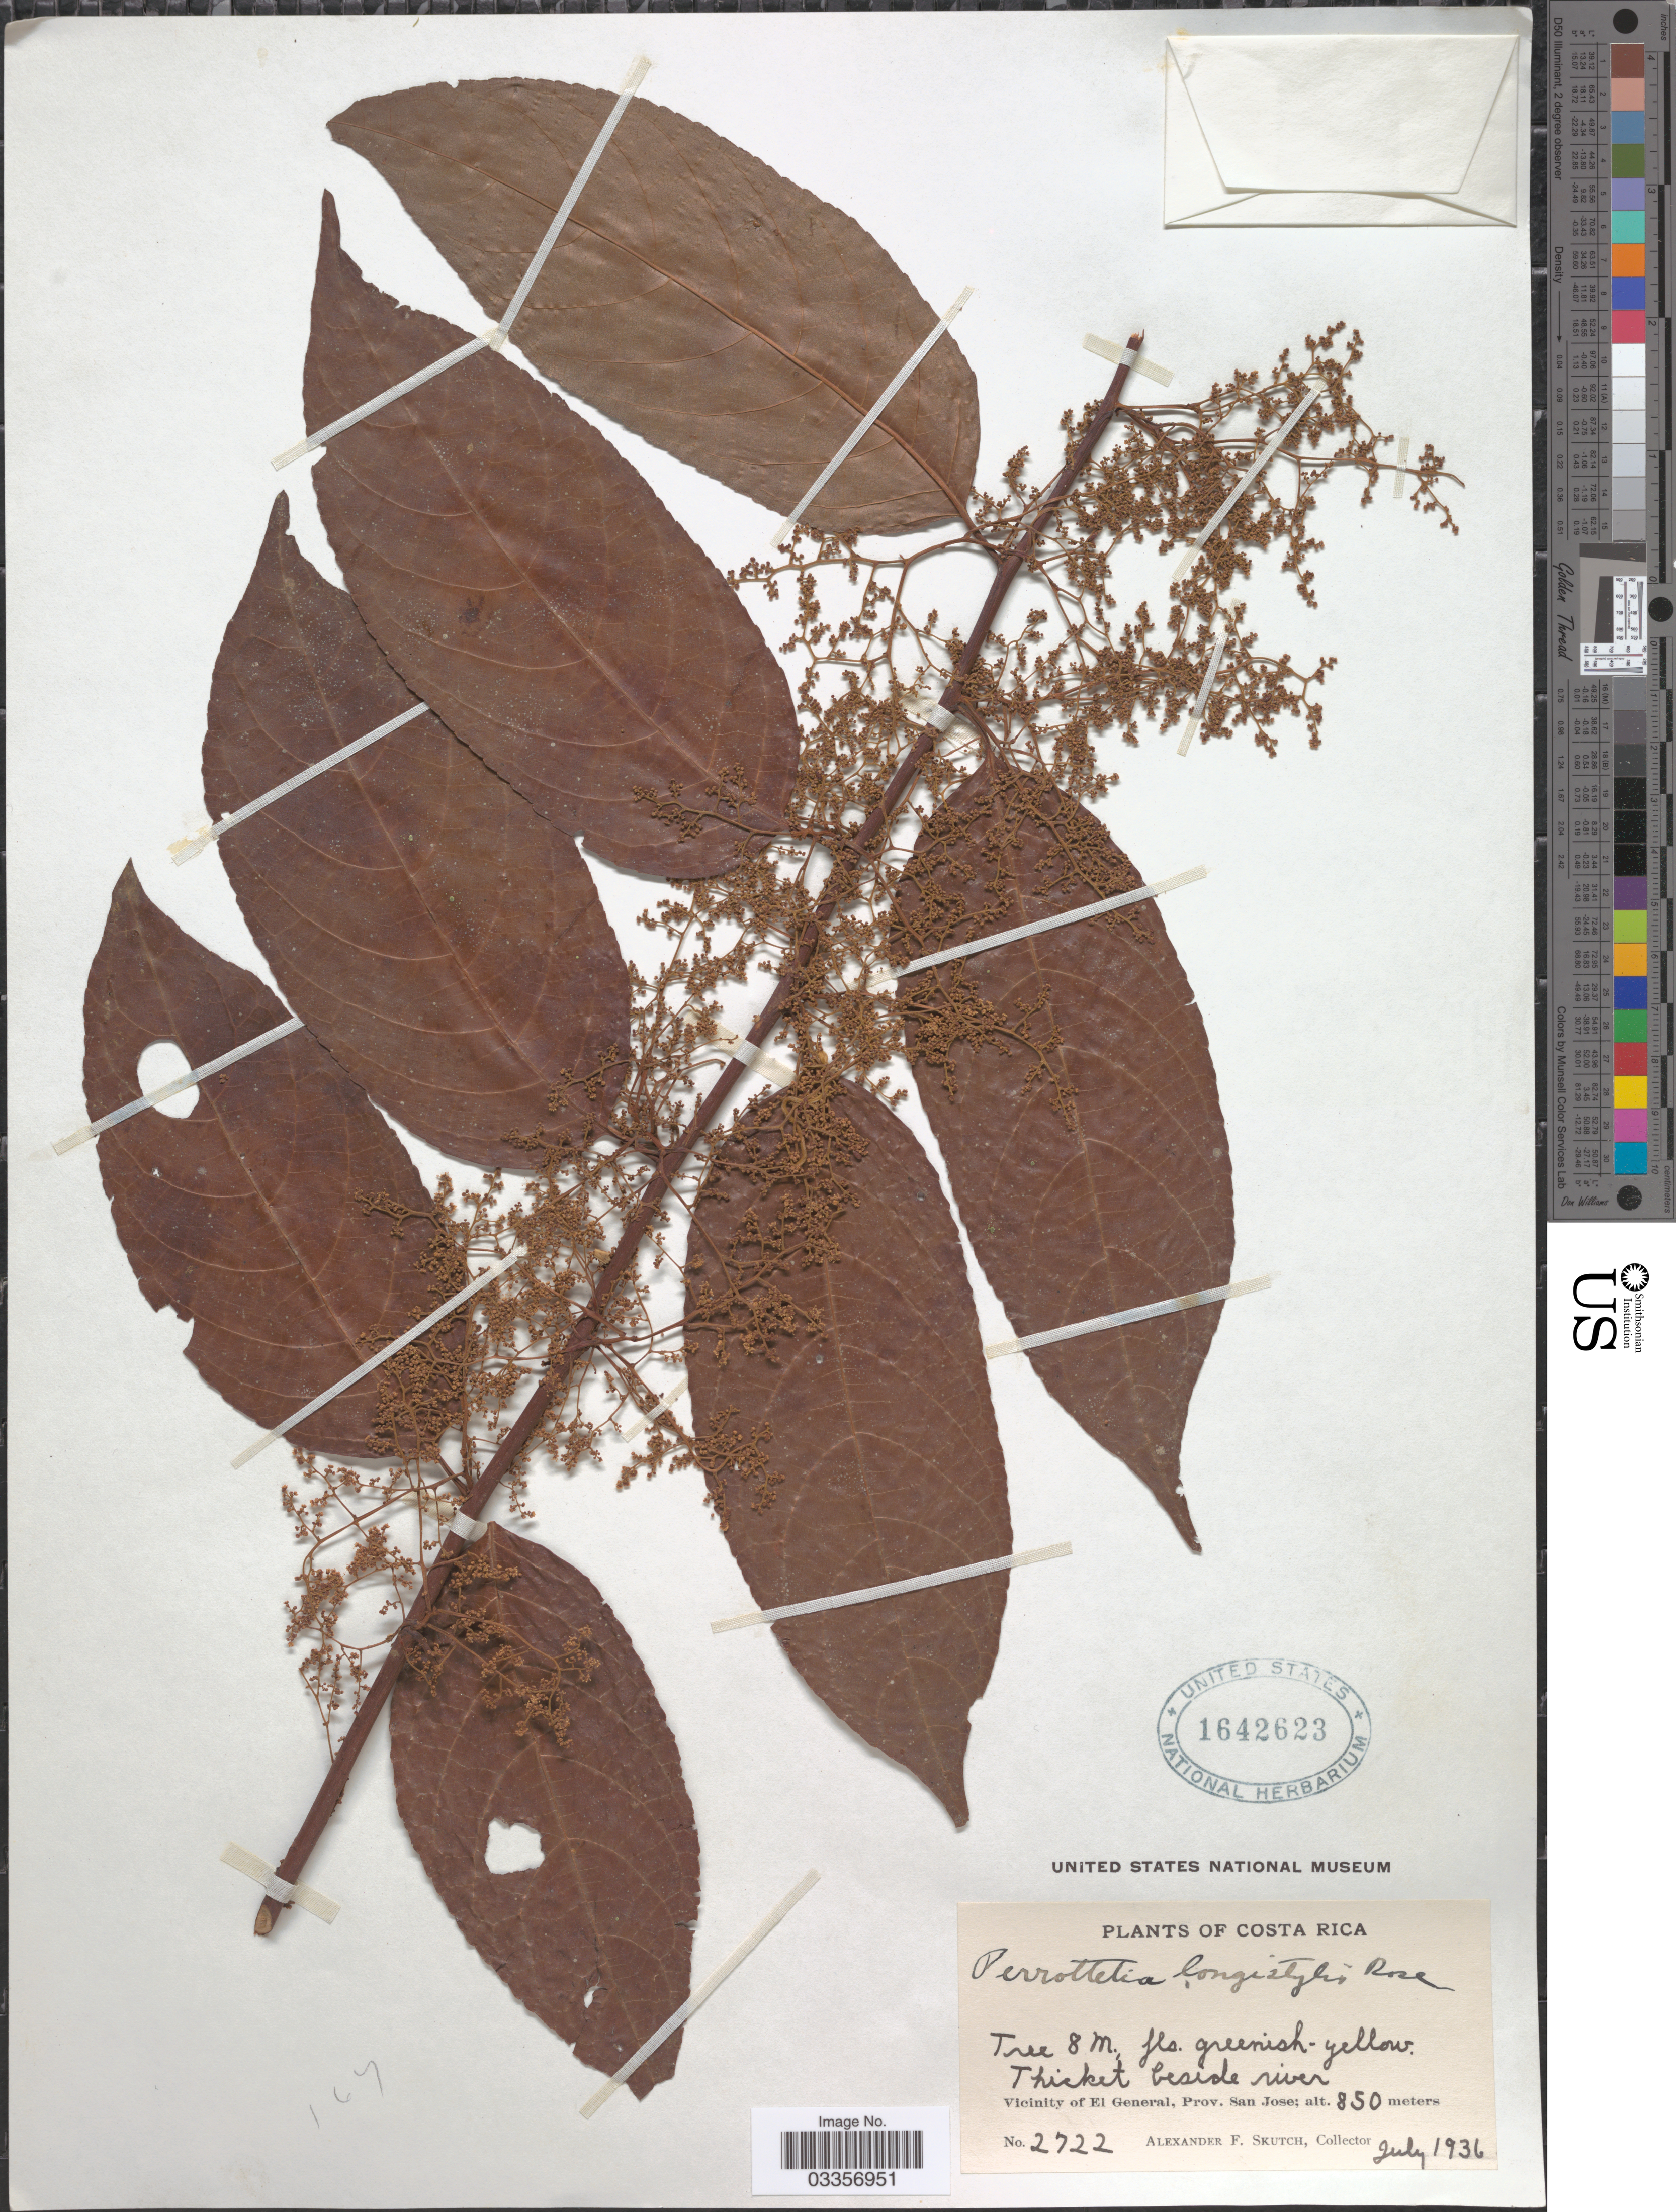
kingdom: Plantae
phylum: Tracheophyta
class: Magnoliopsida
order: Huerteales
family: Dipentodontaceae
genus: Perrottetia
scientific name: Perrottetia longistylis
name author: Rose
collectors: A. F. Skutch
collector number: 2722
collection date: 1936-07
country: Costa Rica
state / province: San José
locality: Vicinity of El General.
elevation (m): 850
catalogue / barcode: US 1642623